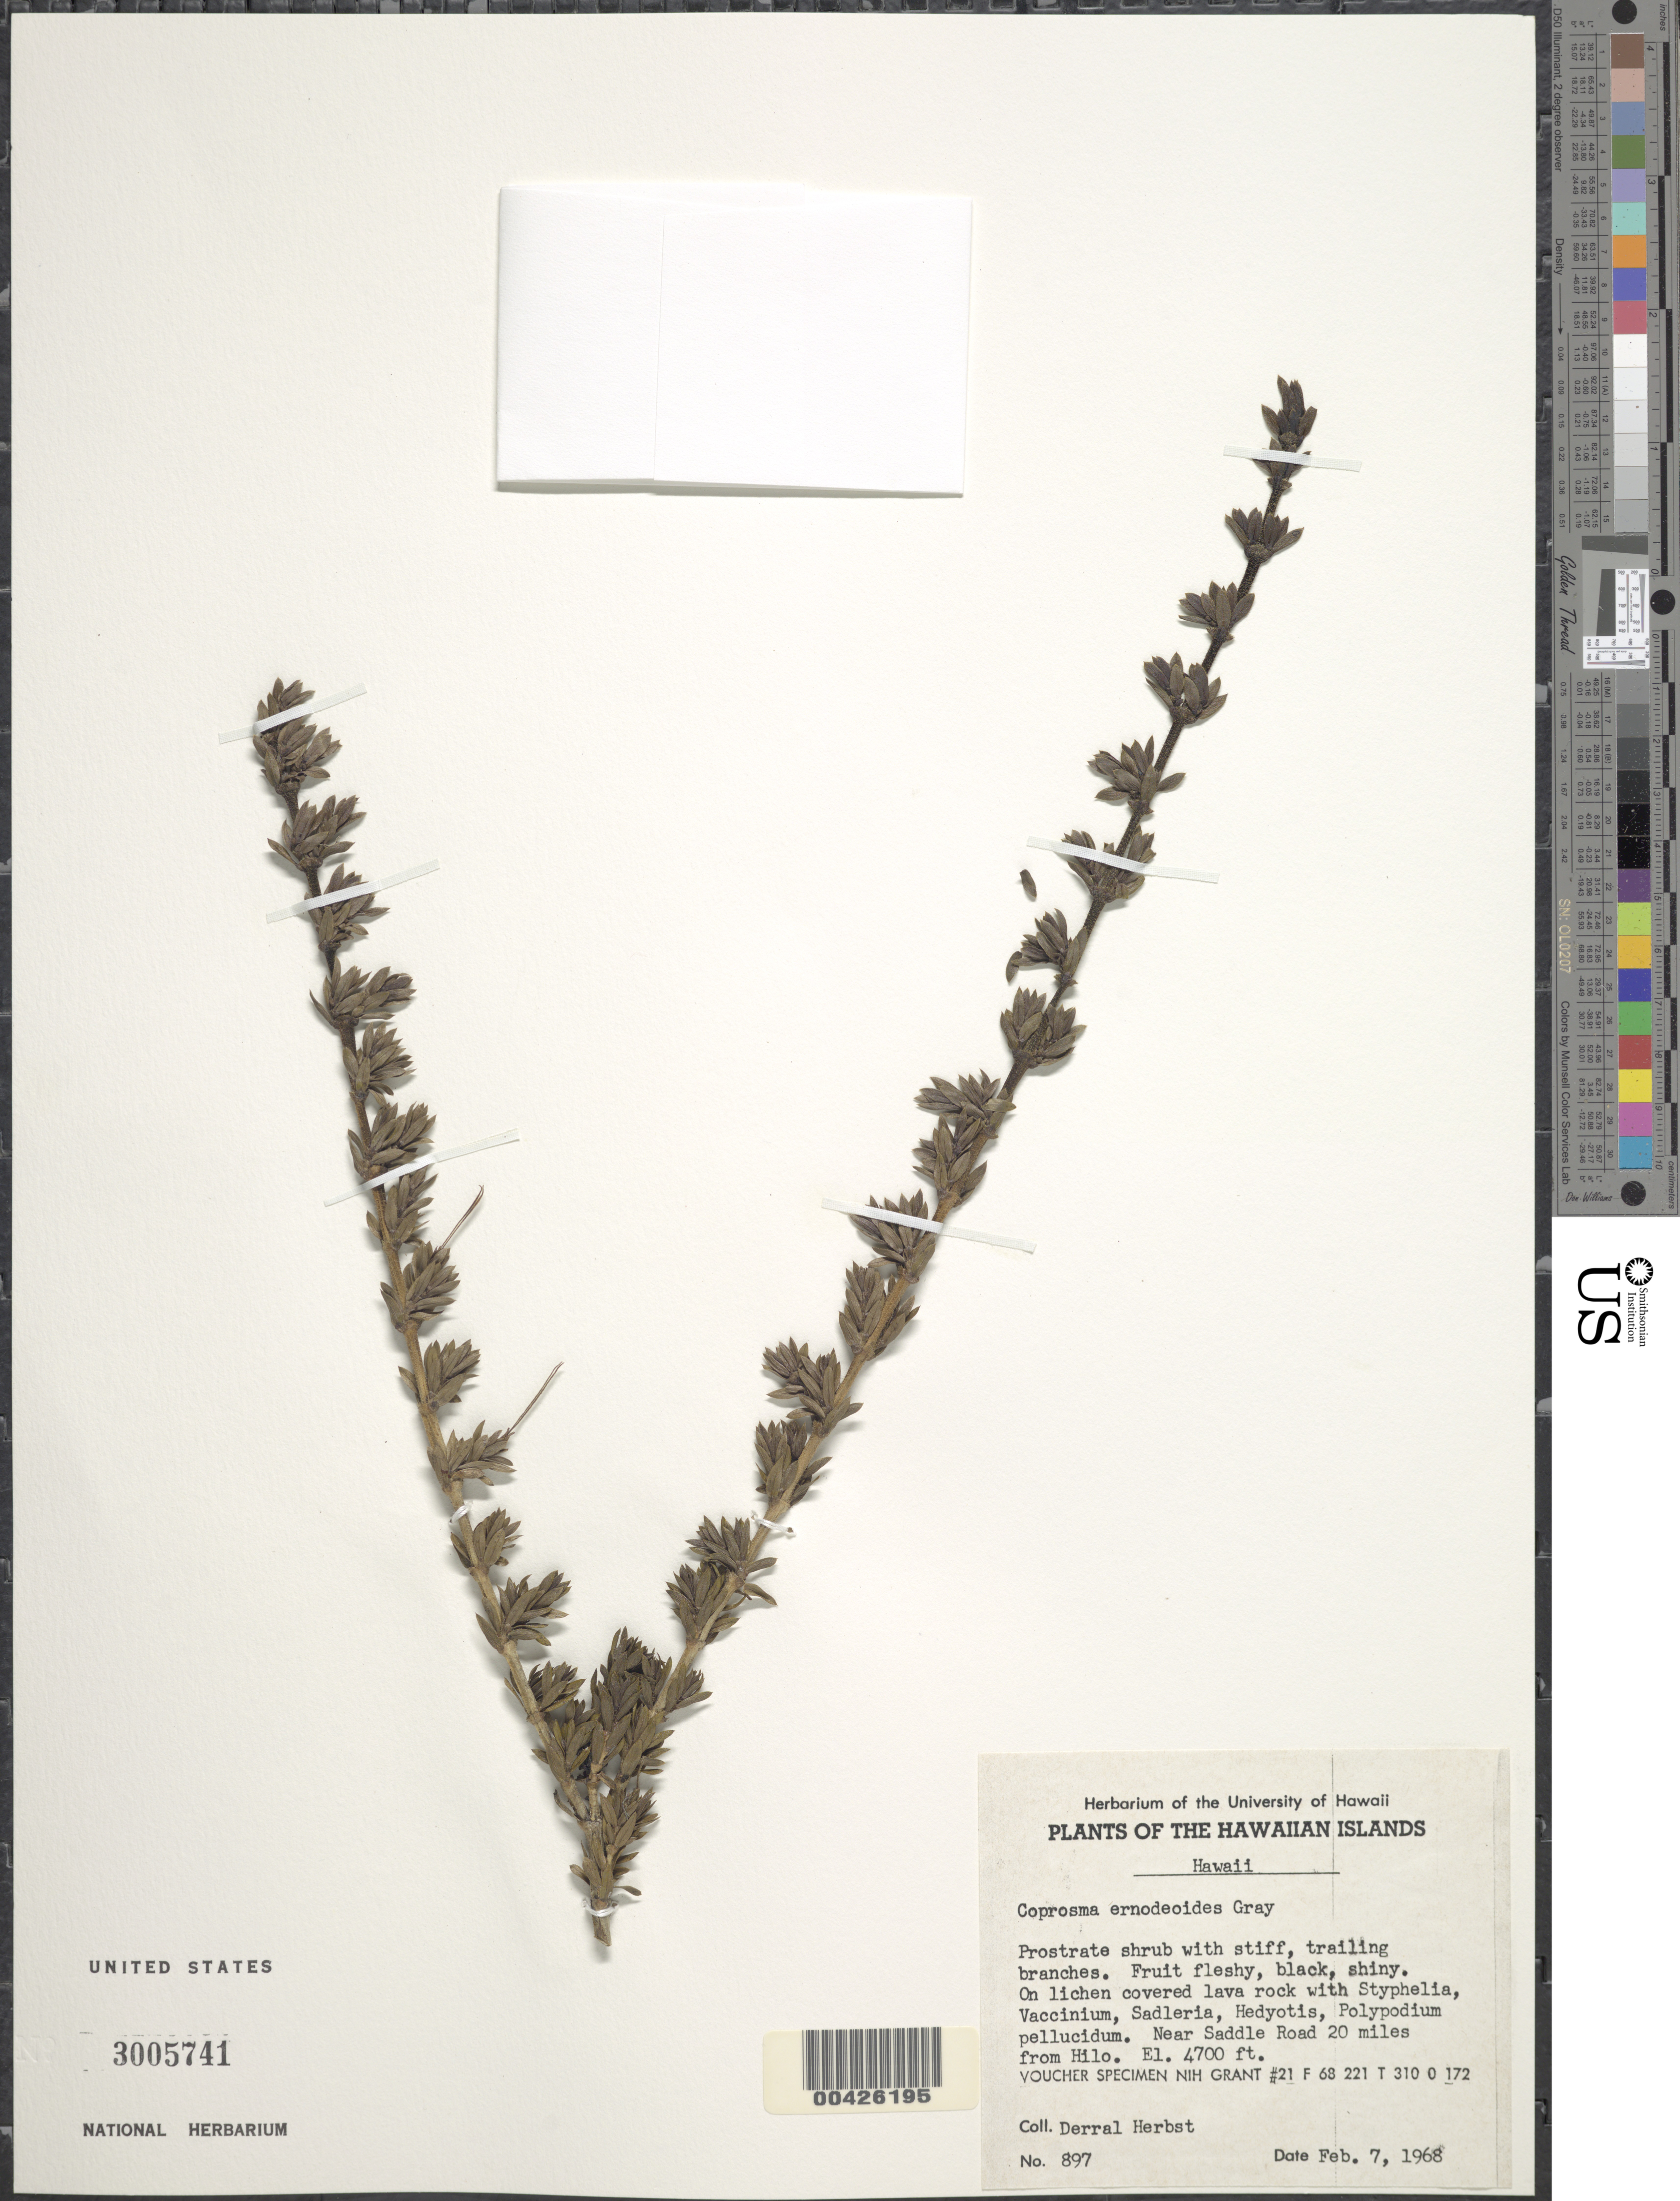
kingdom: Plantae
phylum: Tracheophyta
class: Magnoliopsida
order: Gentianales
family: Rubiaceae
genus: Coprosma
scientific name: Coprosma ernodeoides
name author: A. Gray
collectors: D. R. Herbst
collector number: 897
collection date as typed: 7 Feb 1968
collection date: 1968-02-07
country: United States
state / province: Hawaii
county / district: Hawaii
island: Hawaii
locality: Near Saddle Road 20 mi from Hilo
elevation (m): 1433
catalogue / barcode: US 3005741